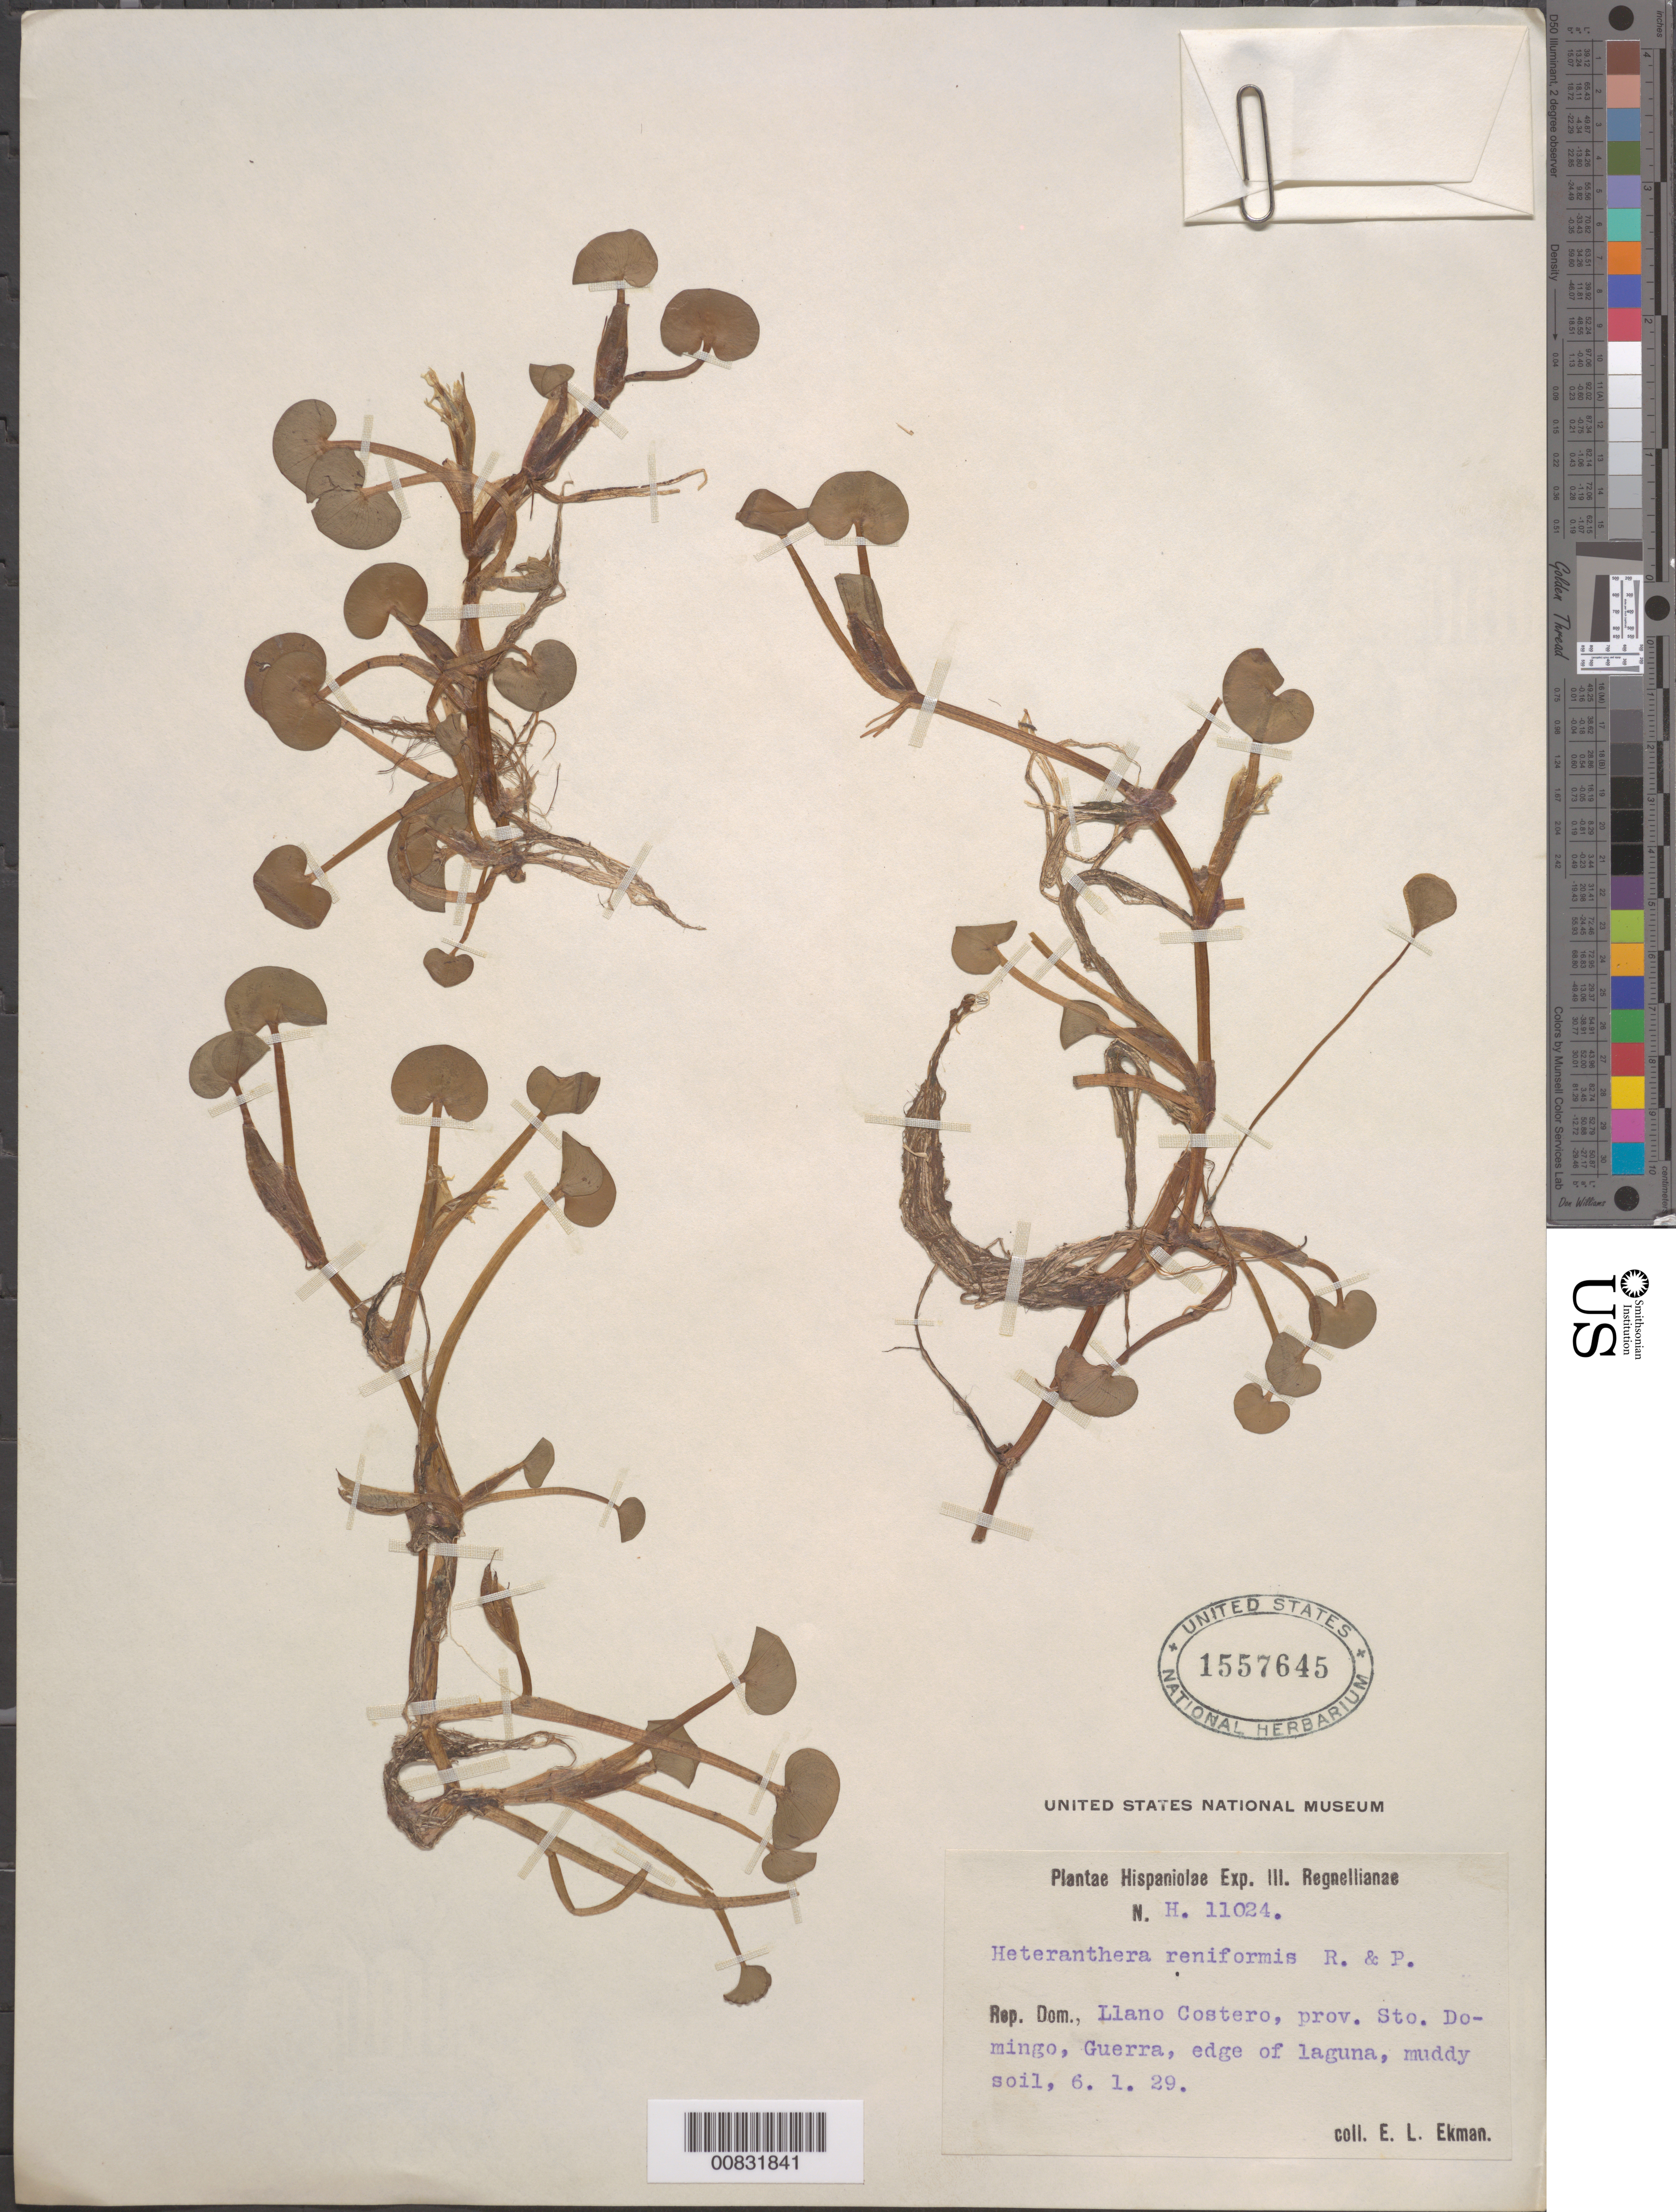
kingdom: Plantae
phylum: Tracheophyta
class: Liliopsida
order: Commelinales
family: Pontederiaceae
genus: Heteranthera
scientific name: Heteranthera reniformis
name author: Ruiz & Pav.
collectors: E. L. Ekman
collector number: H 11024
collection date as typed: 06 Jan 1929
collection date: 1929-01-06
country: Dominican Republic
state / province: Distrito Nacional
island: Hispaniola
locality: Llano Costero, Prov. Sto. Domingo, Guerra, edge of laguna.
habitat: Muddy soil. Edge of laguna.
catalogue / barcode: US 1557645